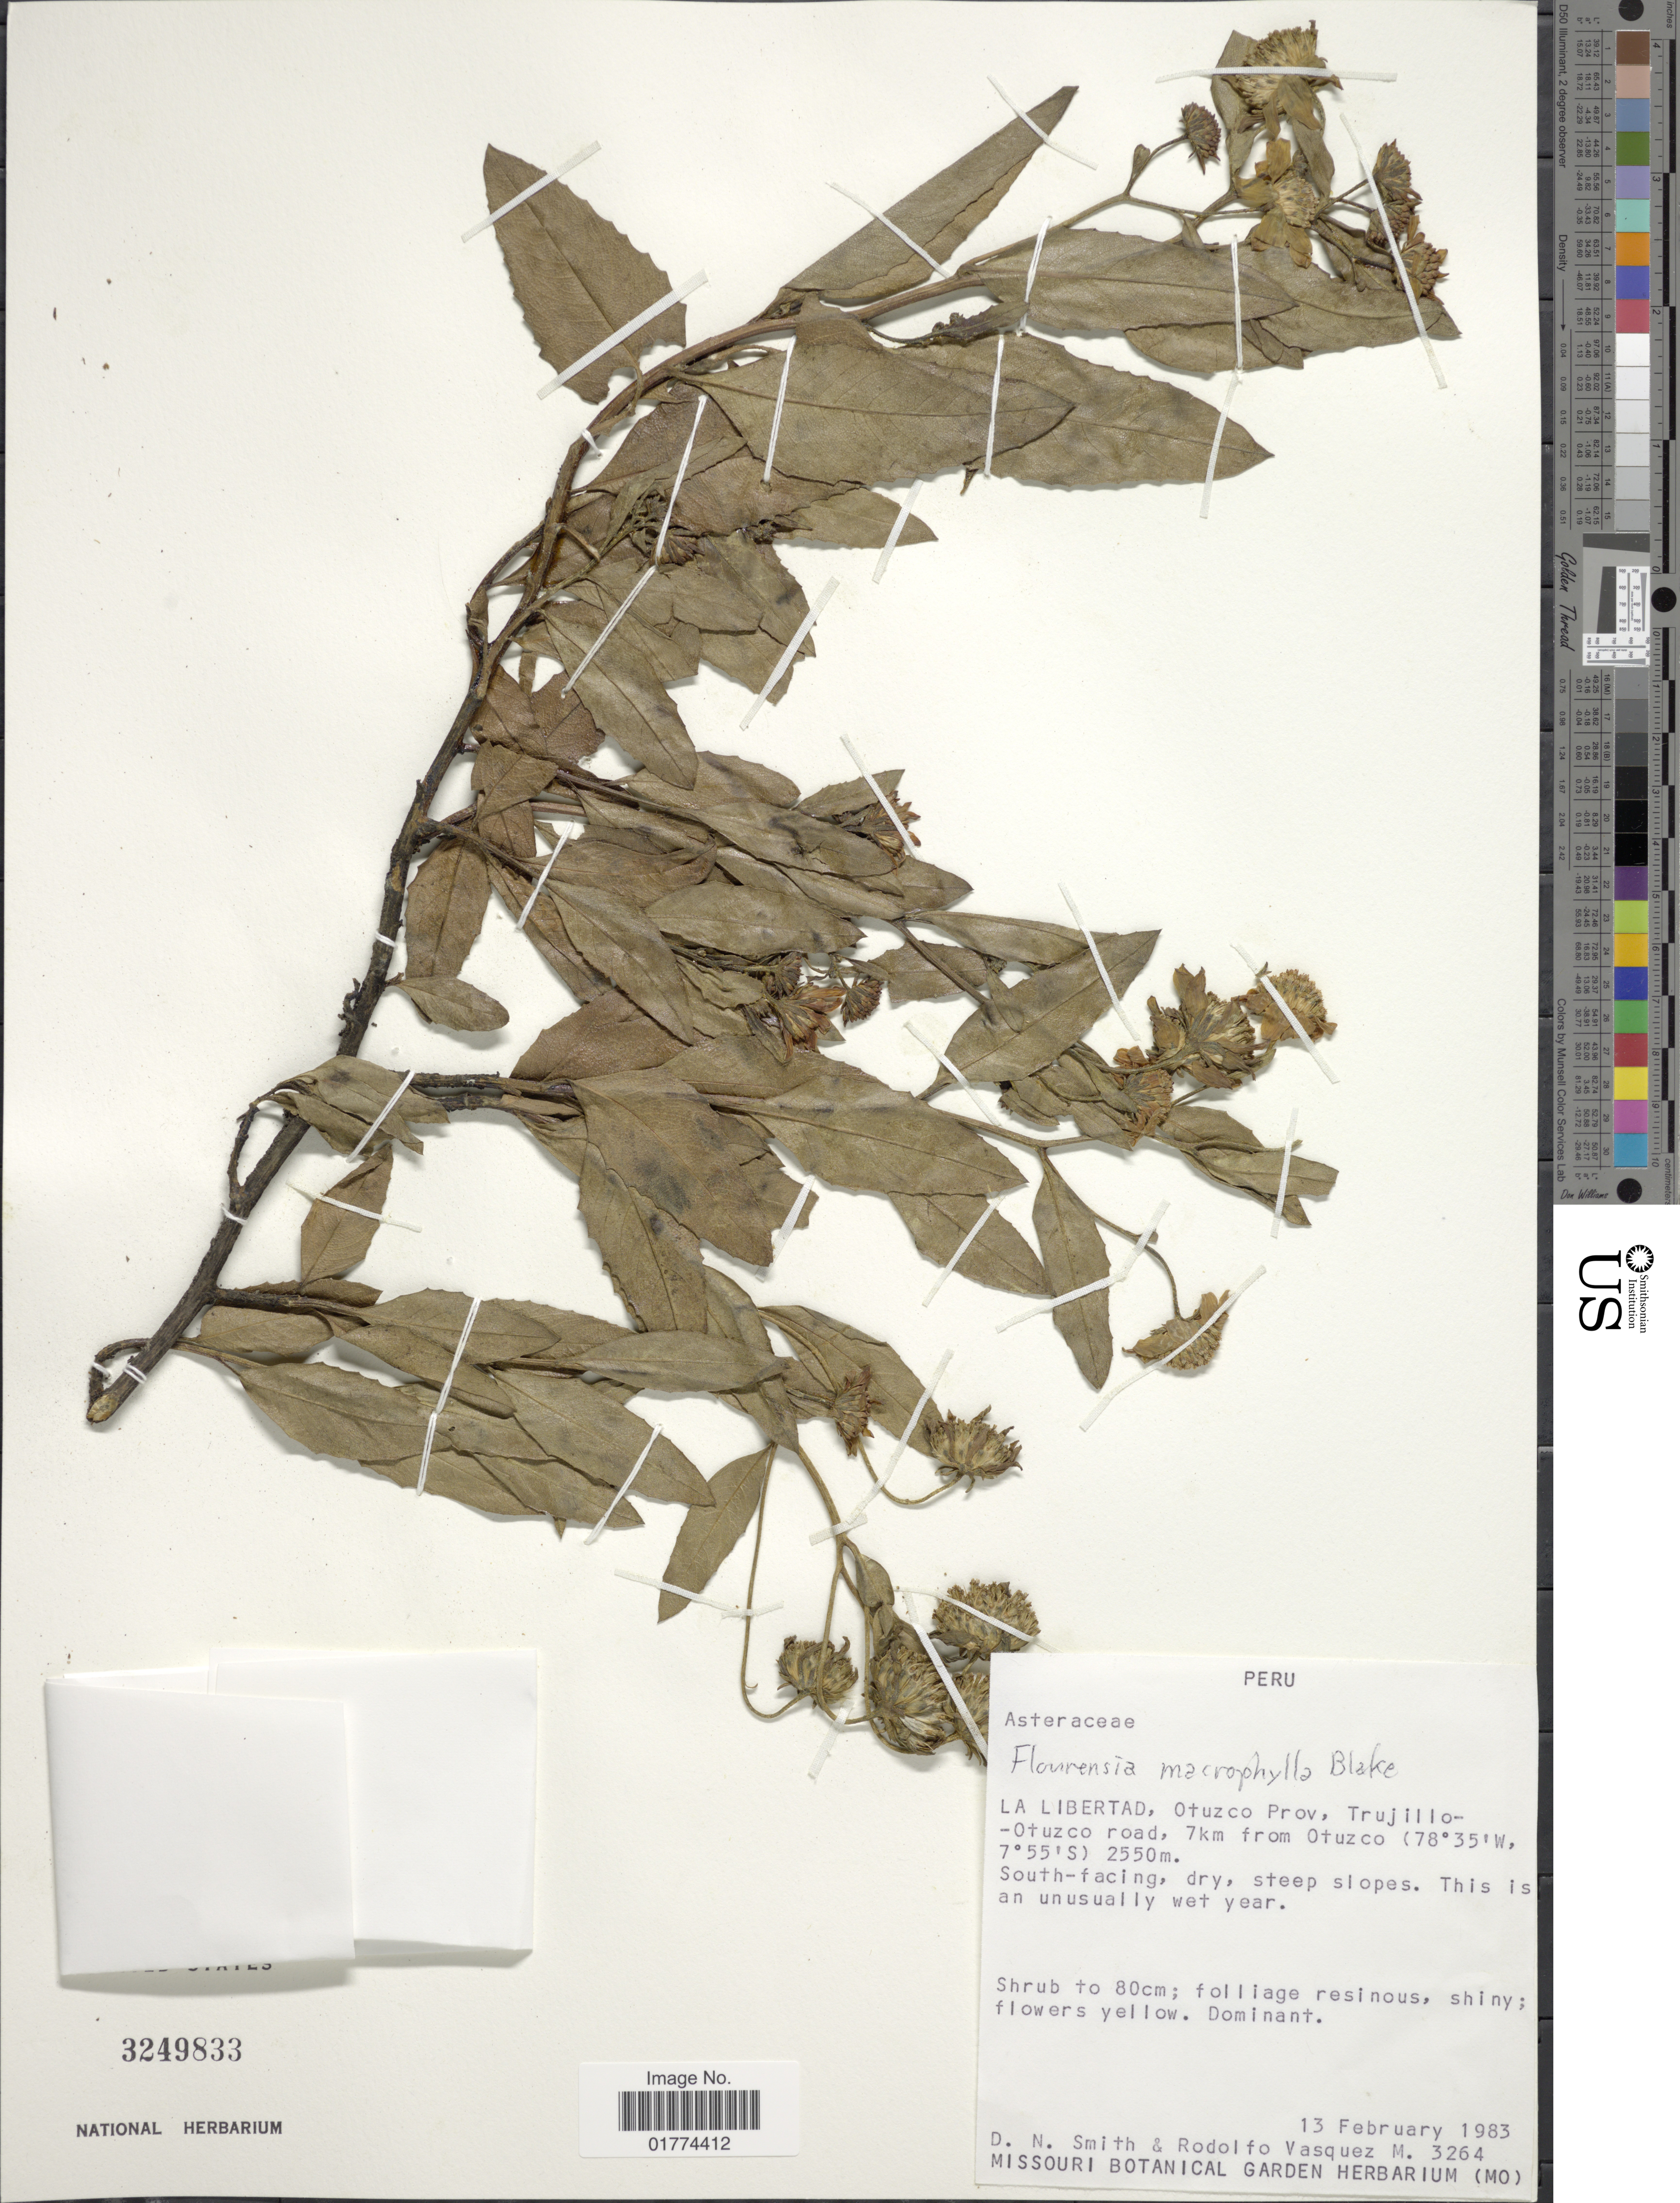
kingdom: Plantae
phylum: Tracheophyta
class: Magnoliopsida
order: Asterales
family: Asteraceae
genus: Flourensia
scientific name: Flourensia macrophylla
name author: S.F. Blake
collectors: D. Smith & R. Vásquez M.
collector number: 3264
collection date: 1983-02-13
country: Peru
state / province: La Libertad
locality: Otuzco Prov. Trujillo-Otuzco road, 7km from Otuzco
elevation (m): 2550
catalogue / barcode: US 3249833